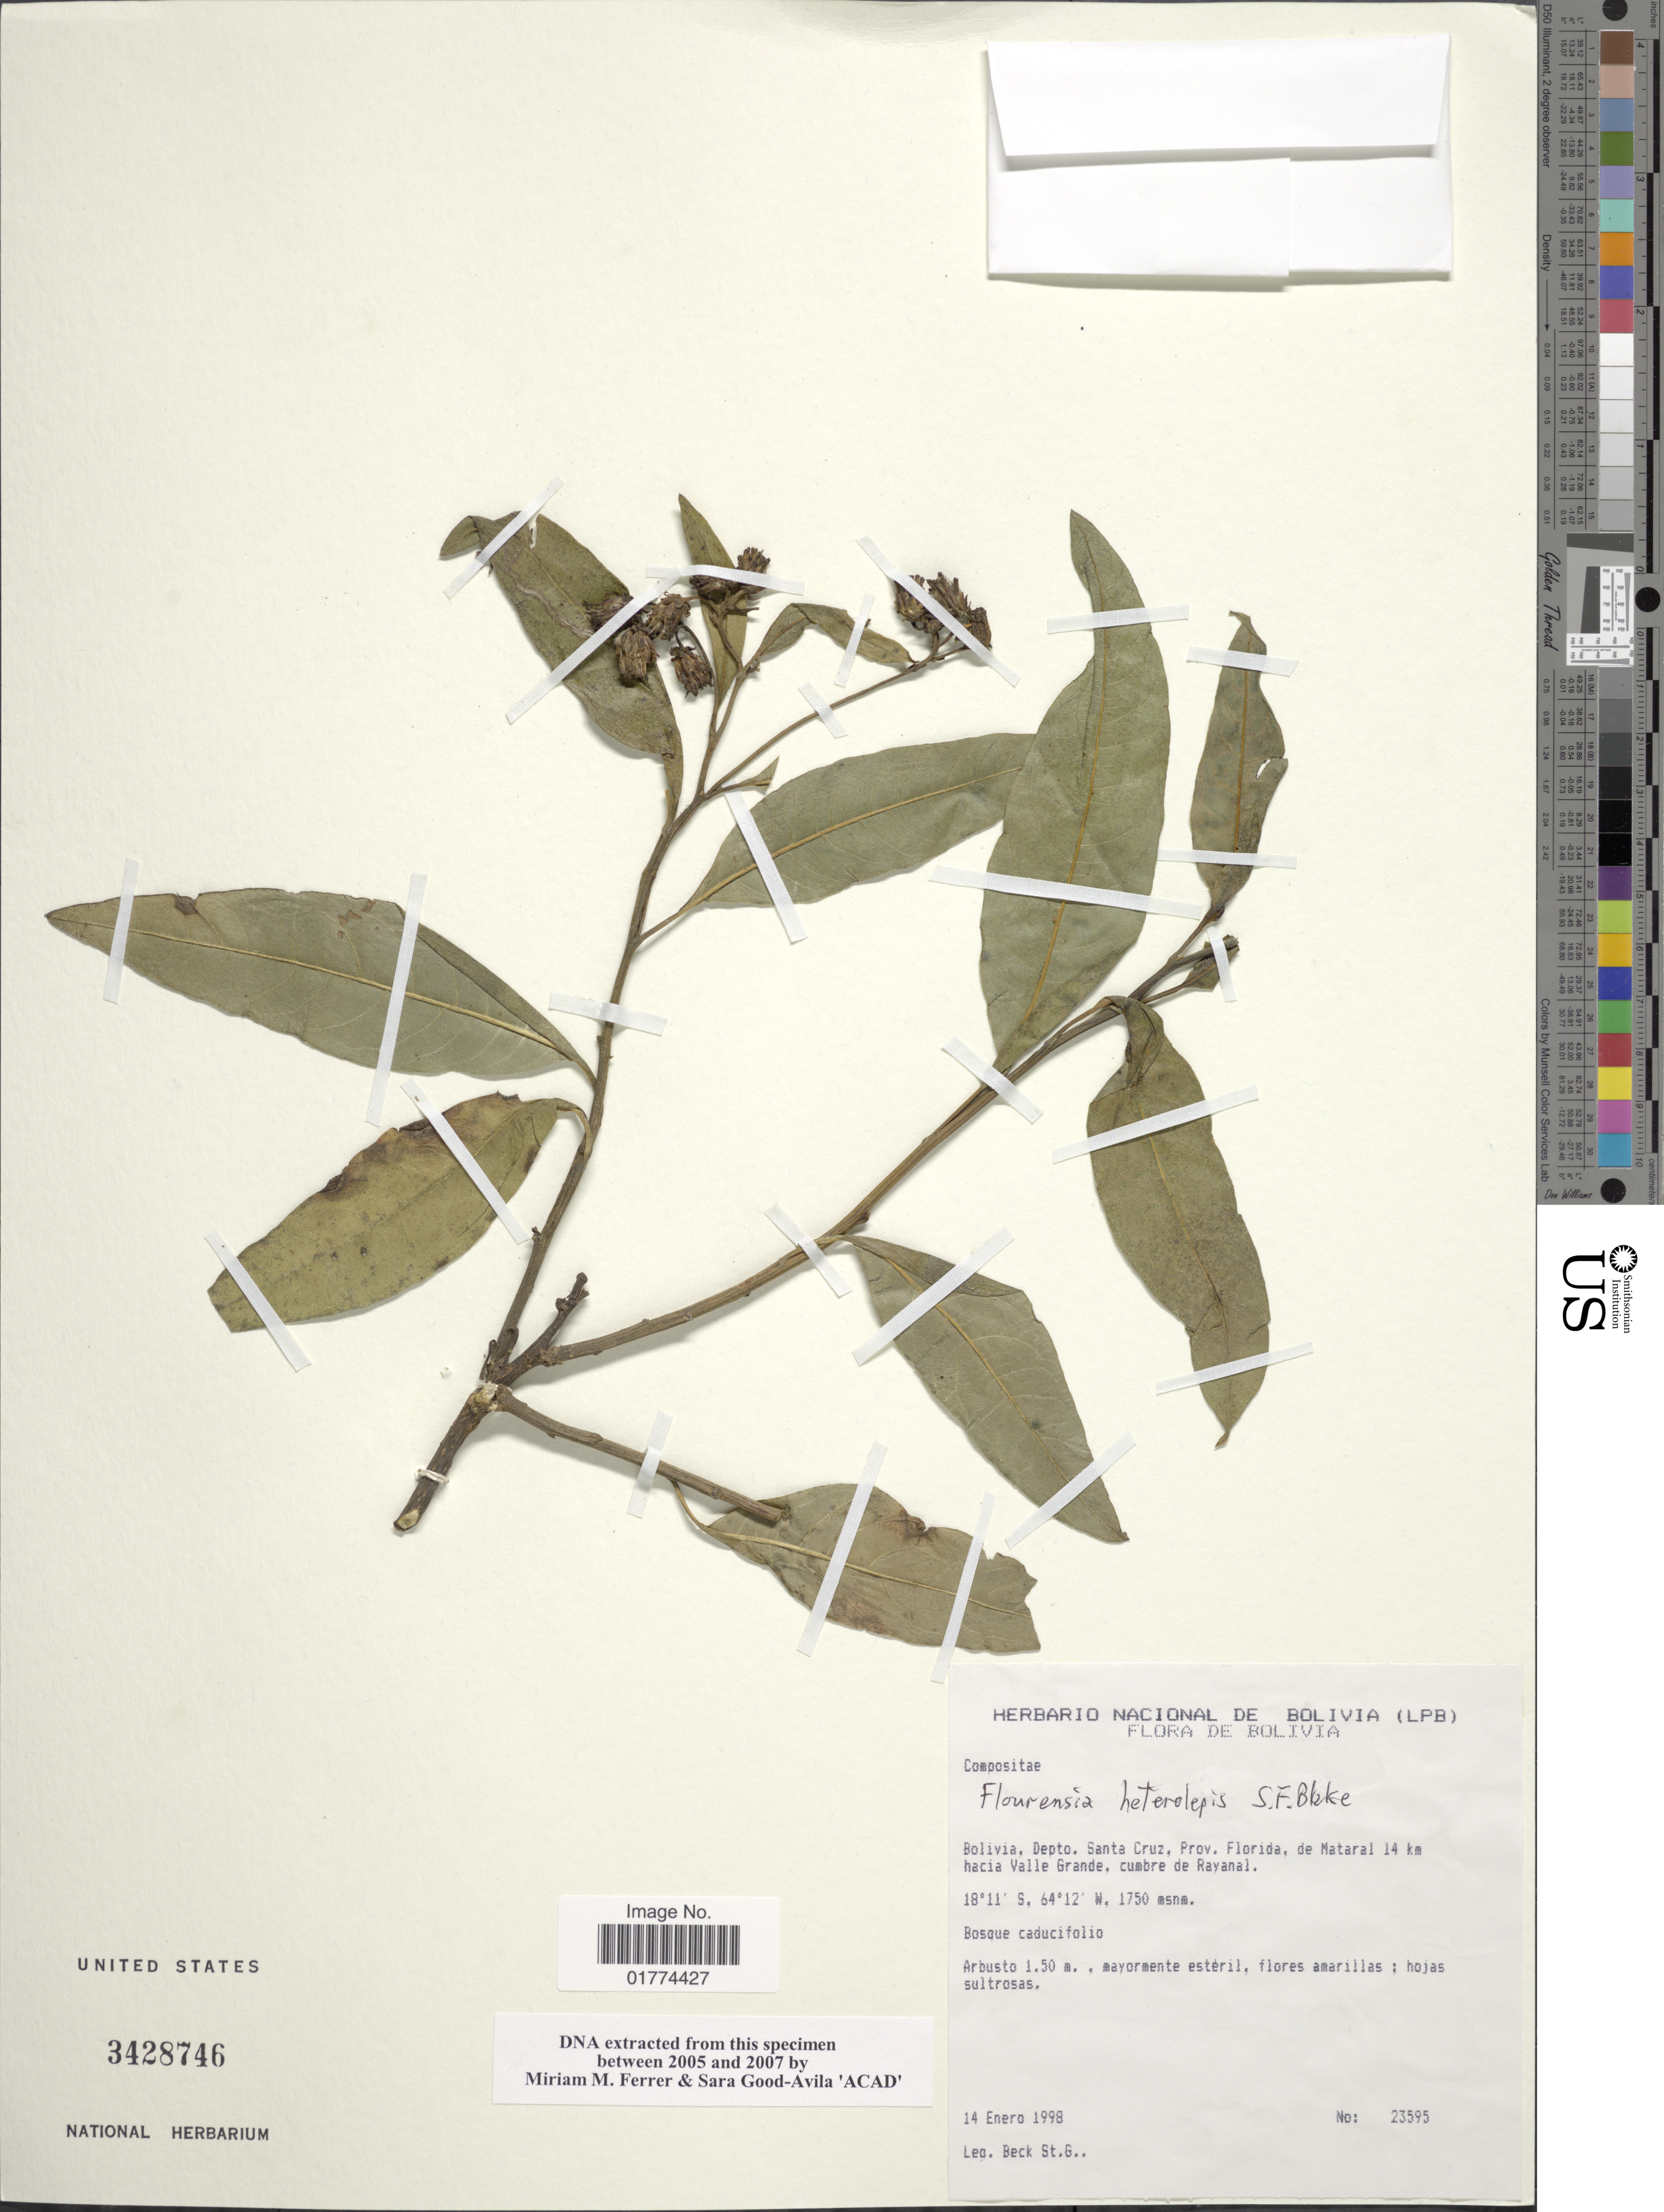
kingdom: Plantae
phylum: Tracheophyta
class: Magnoliopsida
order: Asterales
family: Asteraceae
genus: Flourensia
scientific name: Flourensia heterolepis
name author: S.F. Blake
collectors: S. G. Beck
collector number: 23595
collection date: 1998-01-14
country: Bolivia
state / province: Santa Cruz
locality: Prov. Florida, de Mataral 14 km hacia Valle Grande, cumbre de Rayanal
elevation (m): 1750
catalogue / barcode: US 3428746